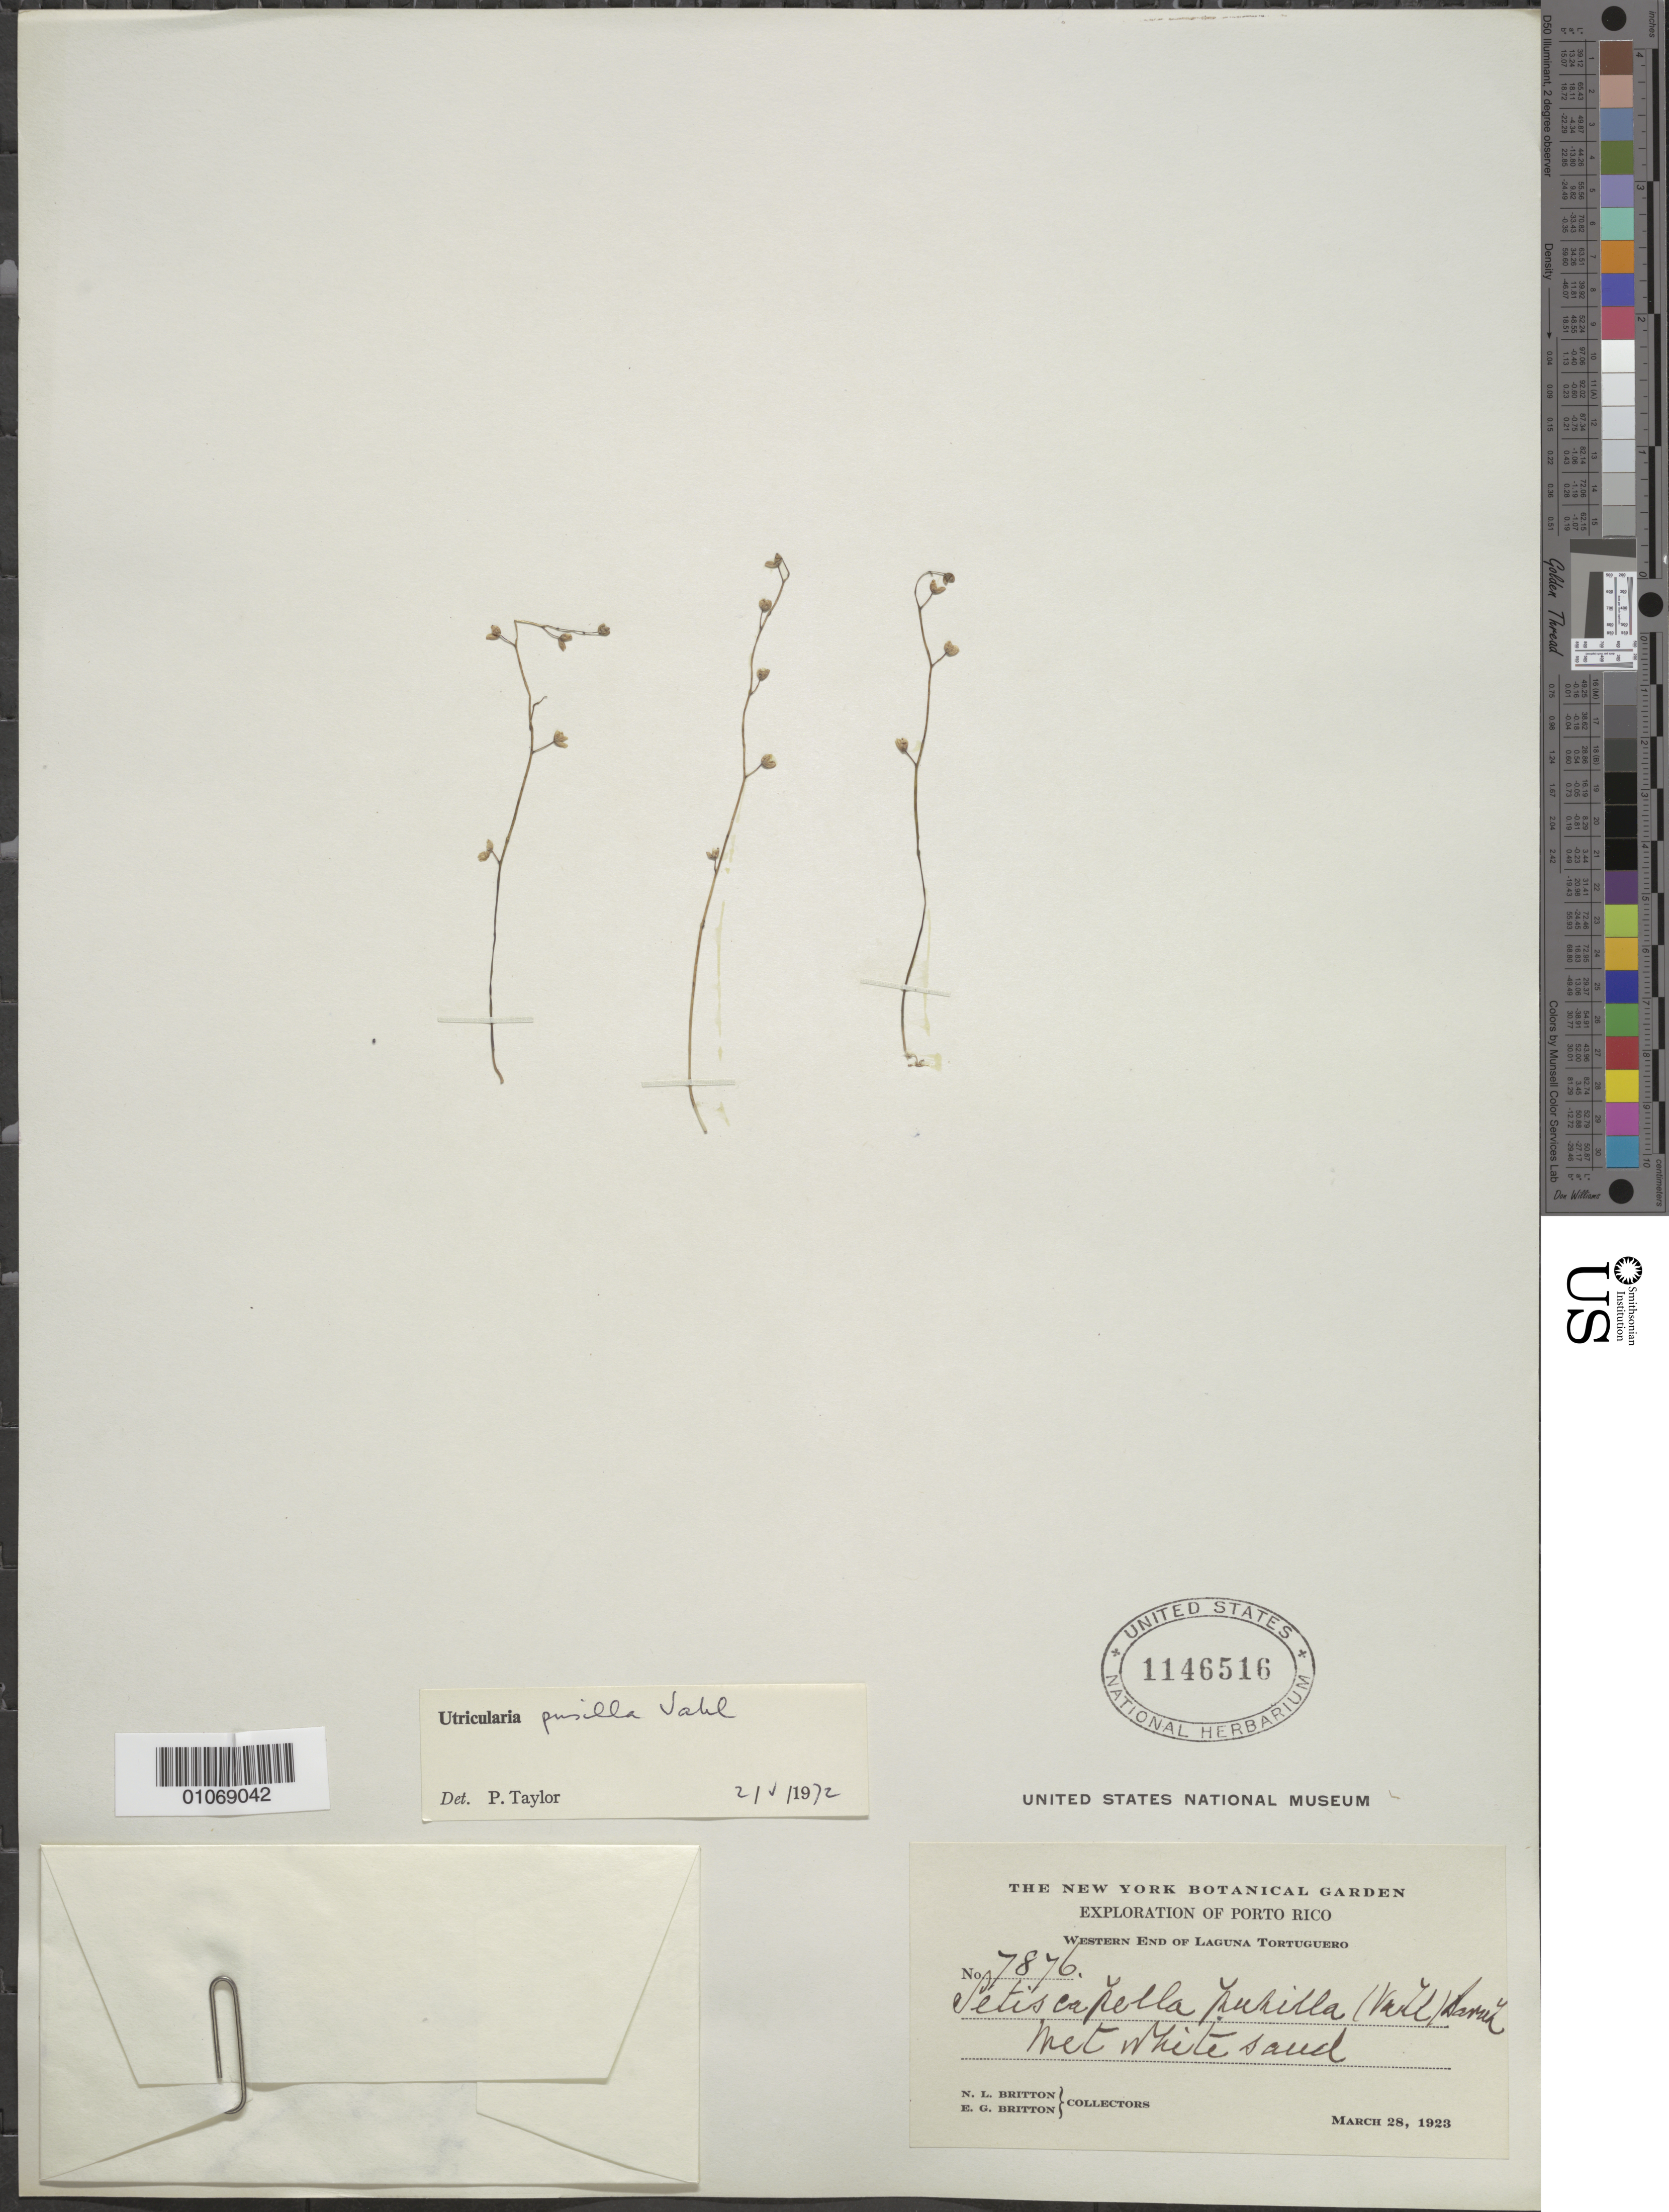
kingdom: Plantae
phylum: Tracheophyta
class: Magnoliopsida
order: Lamiales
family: Lentibulariaceae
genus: Utricularia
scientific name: Utricularia pusilla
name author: Vahl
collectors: N. Britton & E. G. Britton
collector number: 7876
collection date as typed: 28 Mar 1923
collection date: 1923-03-28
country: Puerto Rico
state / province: Vega Baja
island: Puerto Rico I.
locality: Western end of Laguna Tortuguero. Wet white sand.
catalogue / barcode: US 1146516